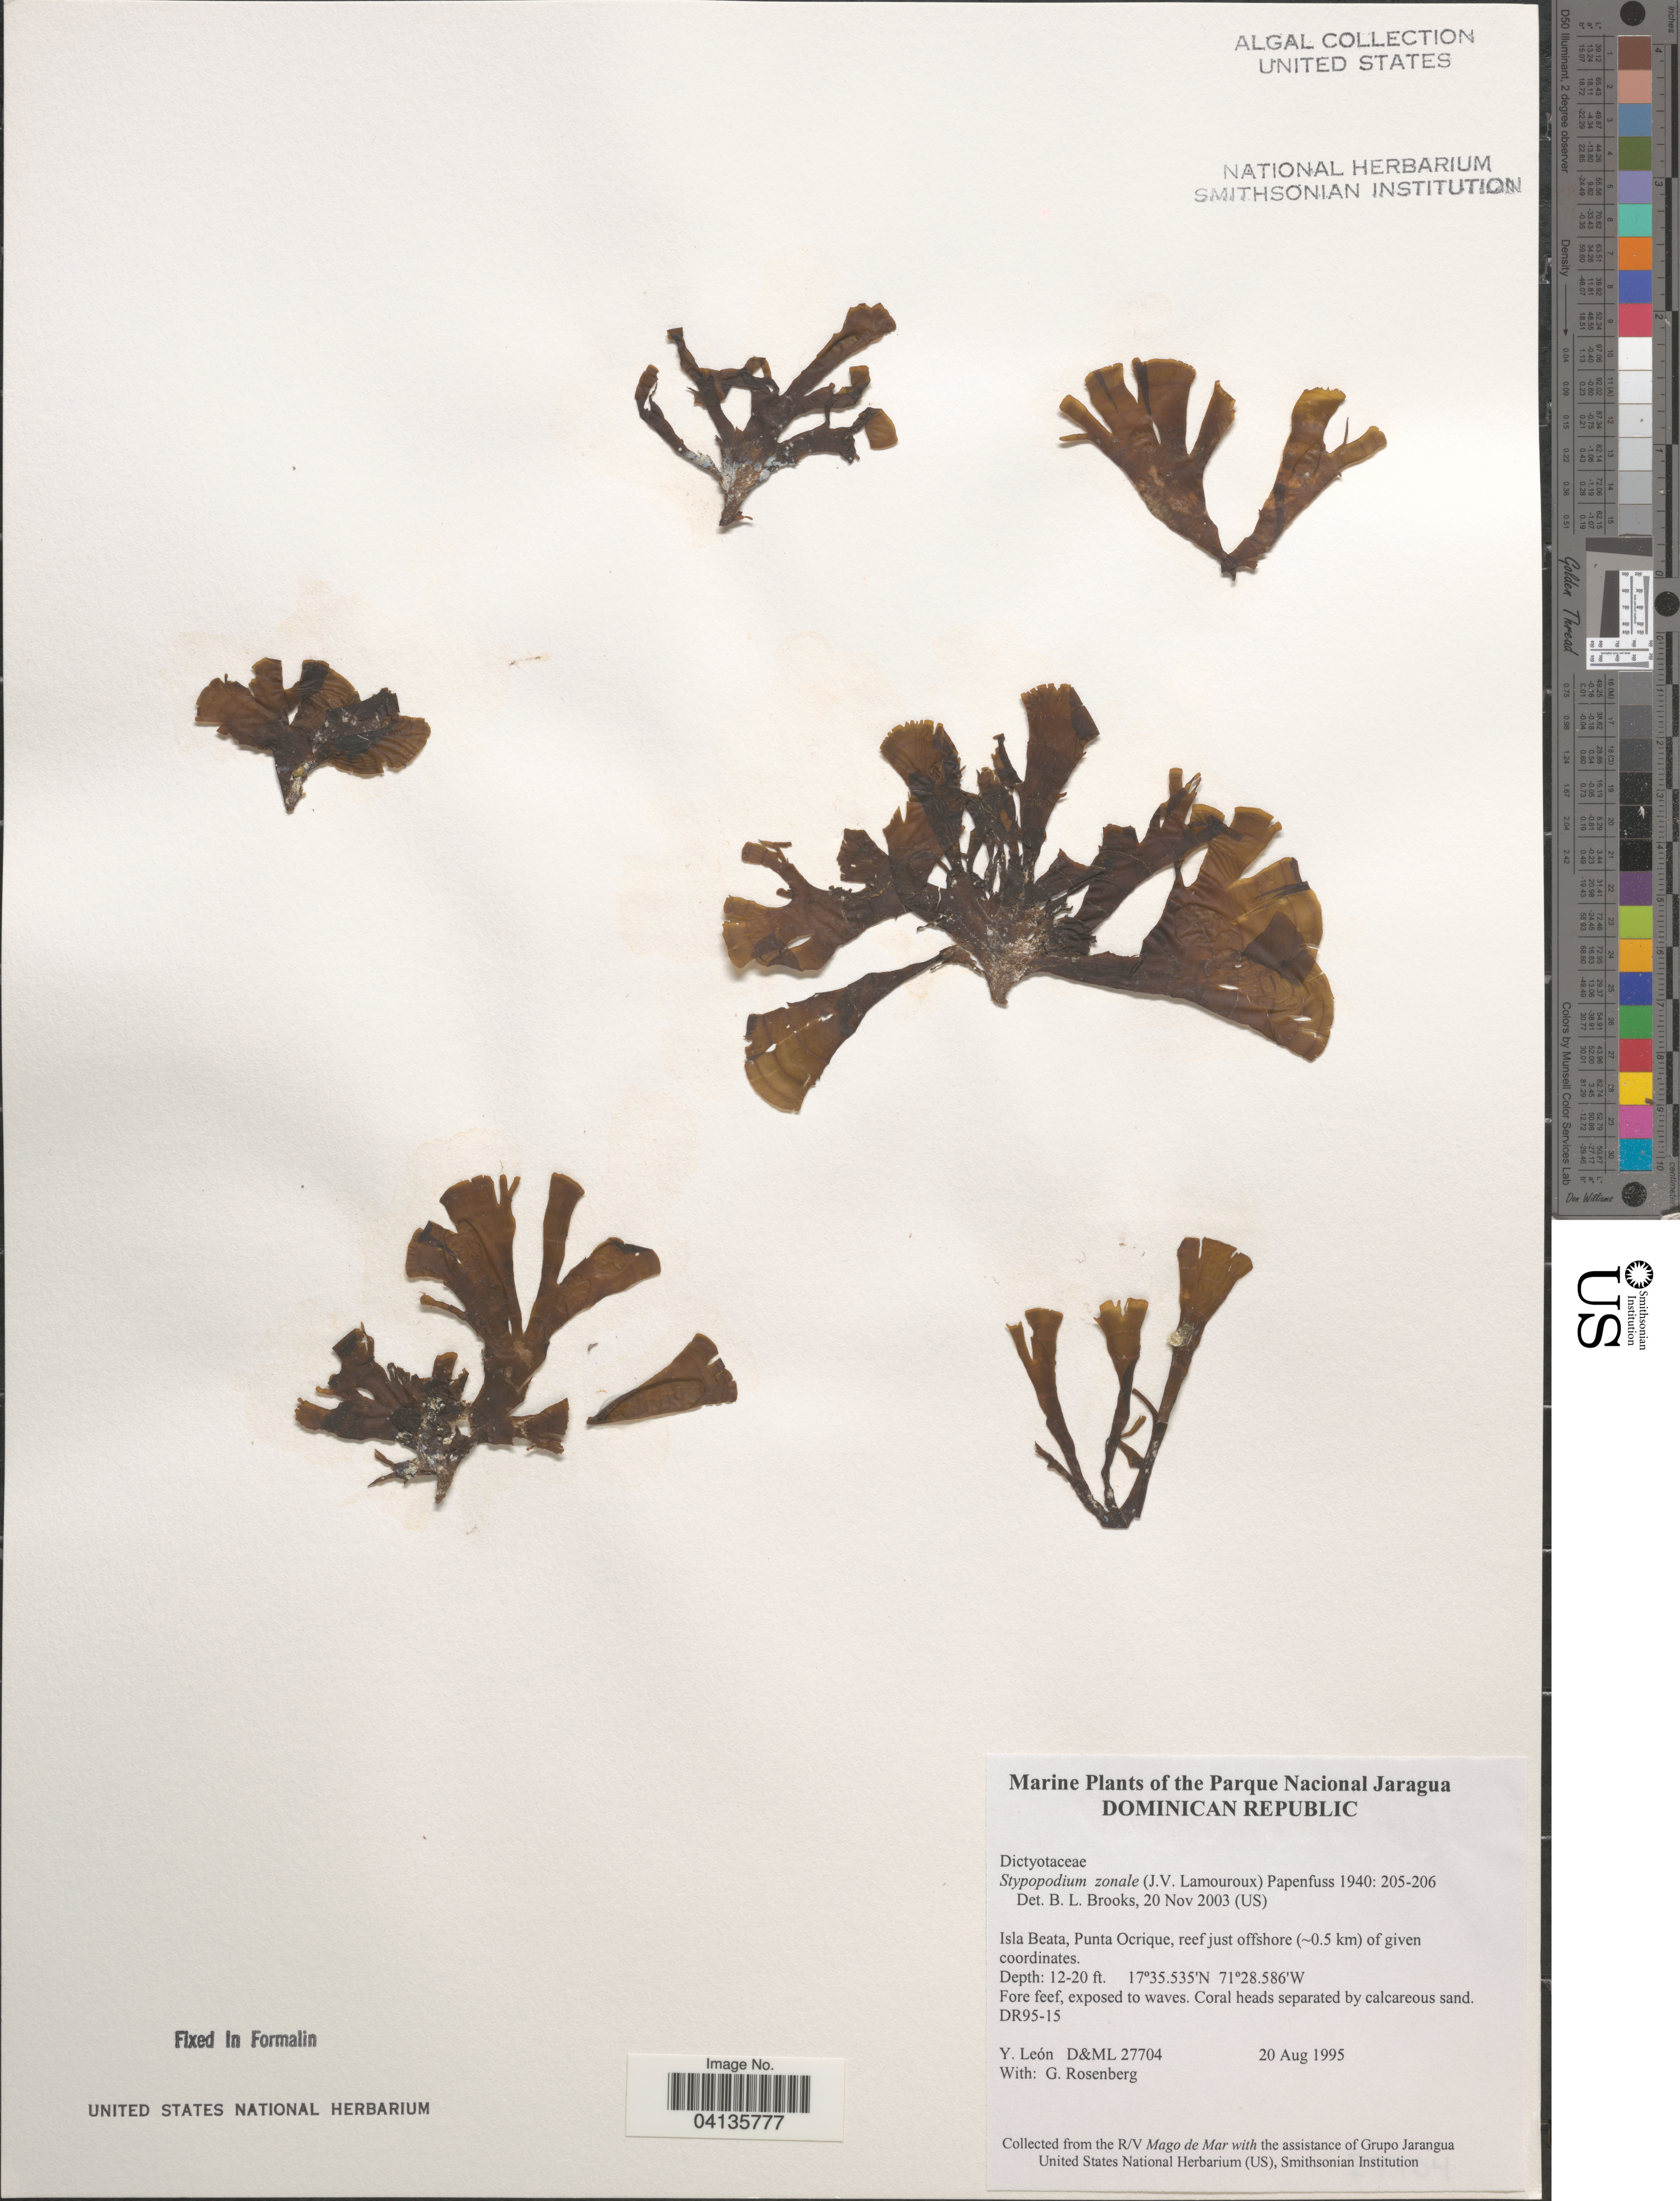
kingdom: Chromista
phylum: Ochrophyta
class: Phaeophyceae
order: Dictyotales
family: Dictyotaceae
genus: Stypopodium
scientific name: Stypopodium zonale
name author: (J.V.Lamouroux) Papenf.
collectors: Y. León & G. Rosenberg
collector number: D&ML27704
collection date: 1995-08-20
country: Dominican Republic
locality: Parque Nacional Jaragua. Isla Beata, Punta Ocrique, reef just offshore (~0.5 km) of given coordinates.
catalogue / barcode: US 238581